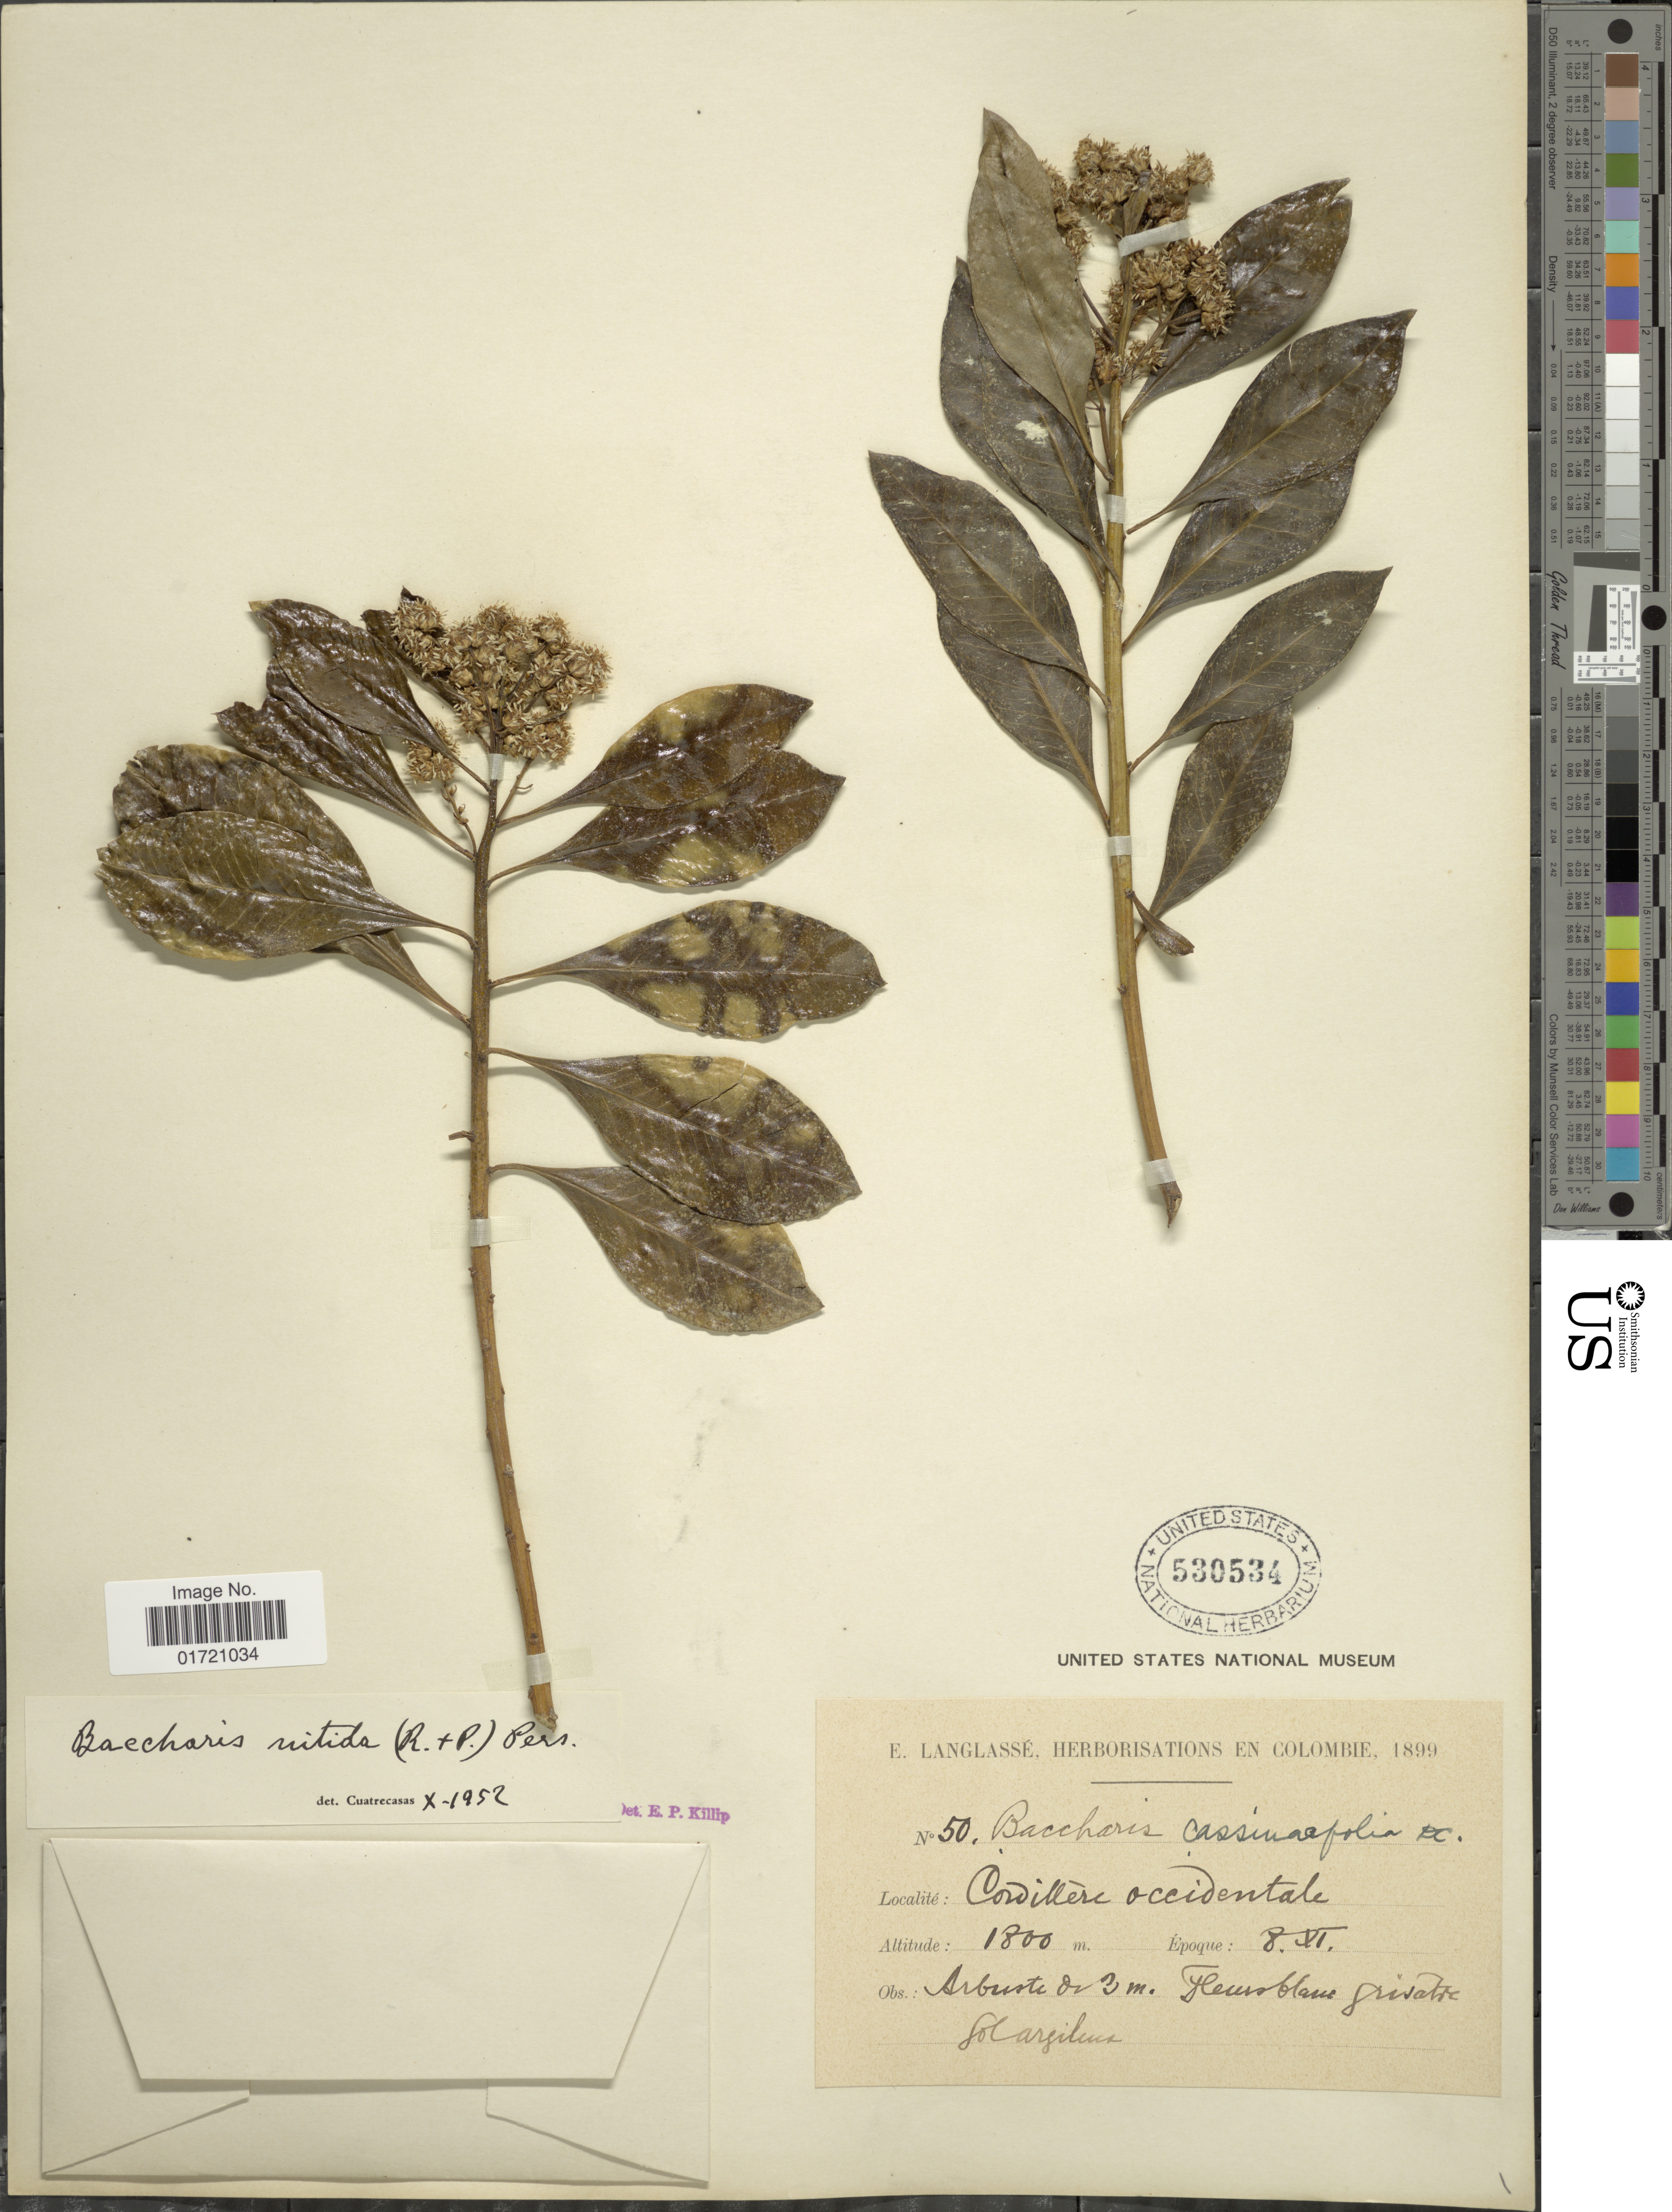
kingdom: Plantae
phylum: Tracheophyta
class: Magnoliopsida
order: Asterales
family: Asteraceae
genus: Baccharis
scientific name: Baccharis nitida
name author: (Ruiz & Pav.) Pers.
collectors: E. Langlassé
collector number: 50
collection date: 1899-11-08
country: Colombia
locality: Cordillera occidentale.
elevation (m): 1800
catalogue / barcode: US 530537